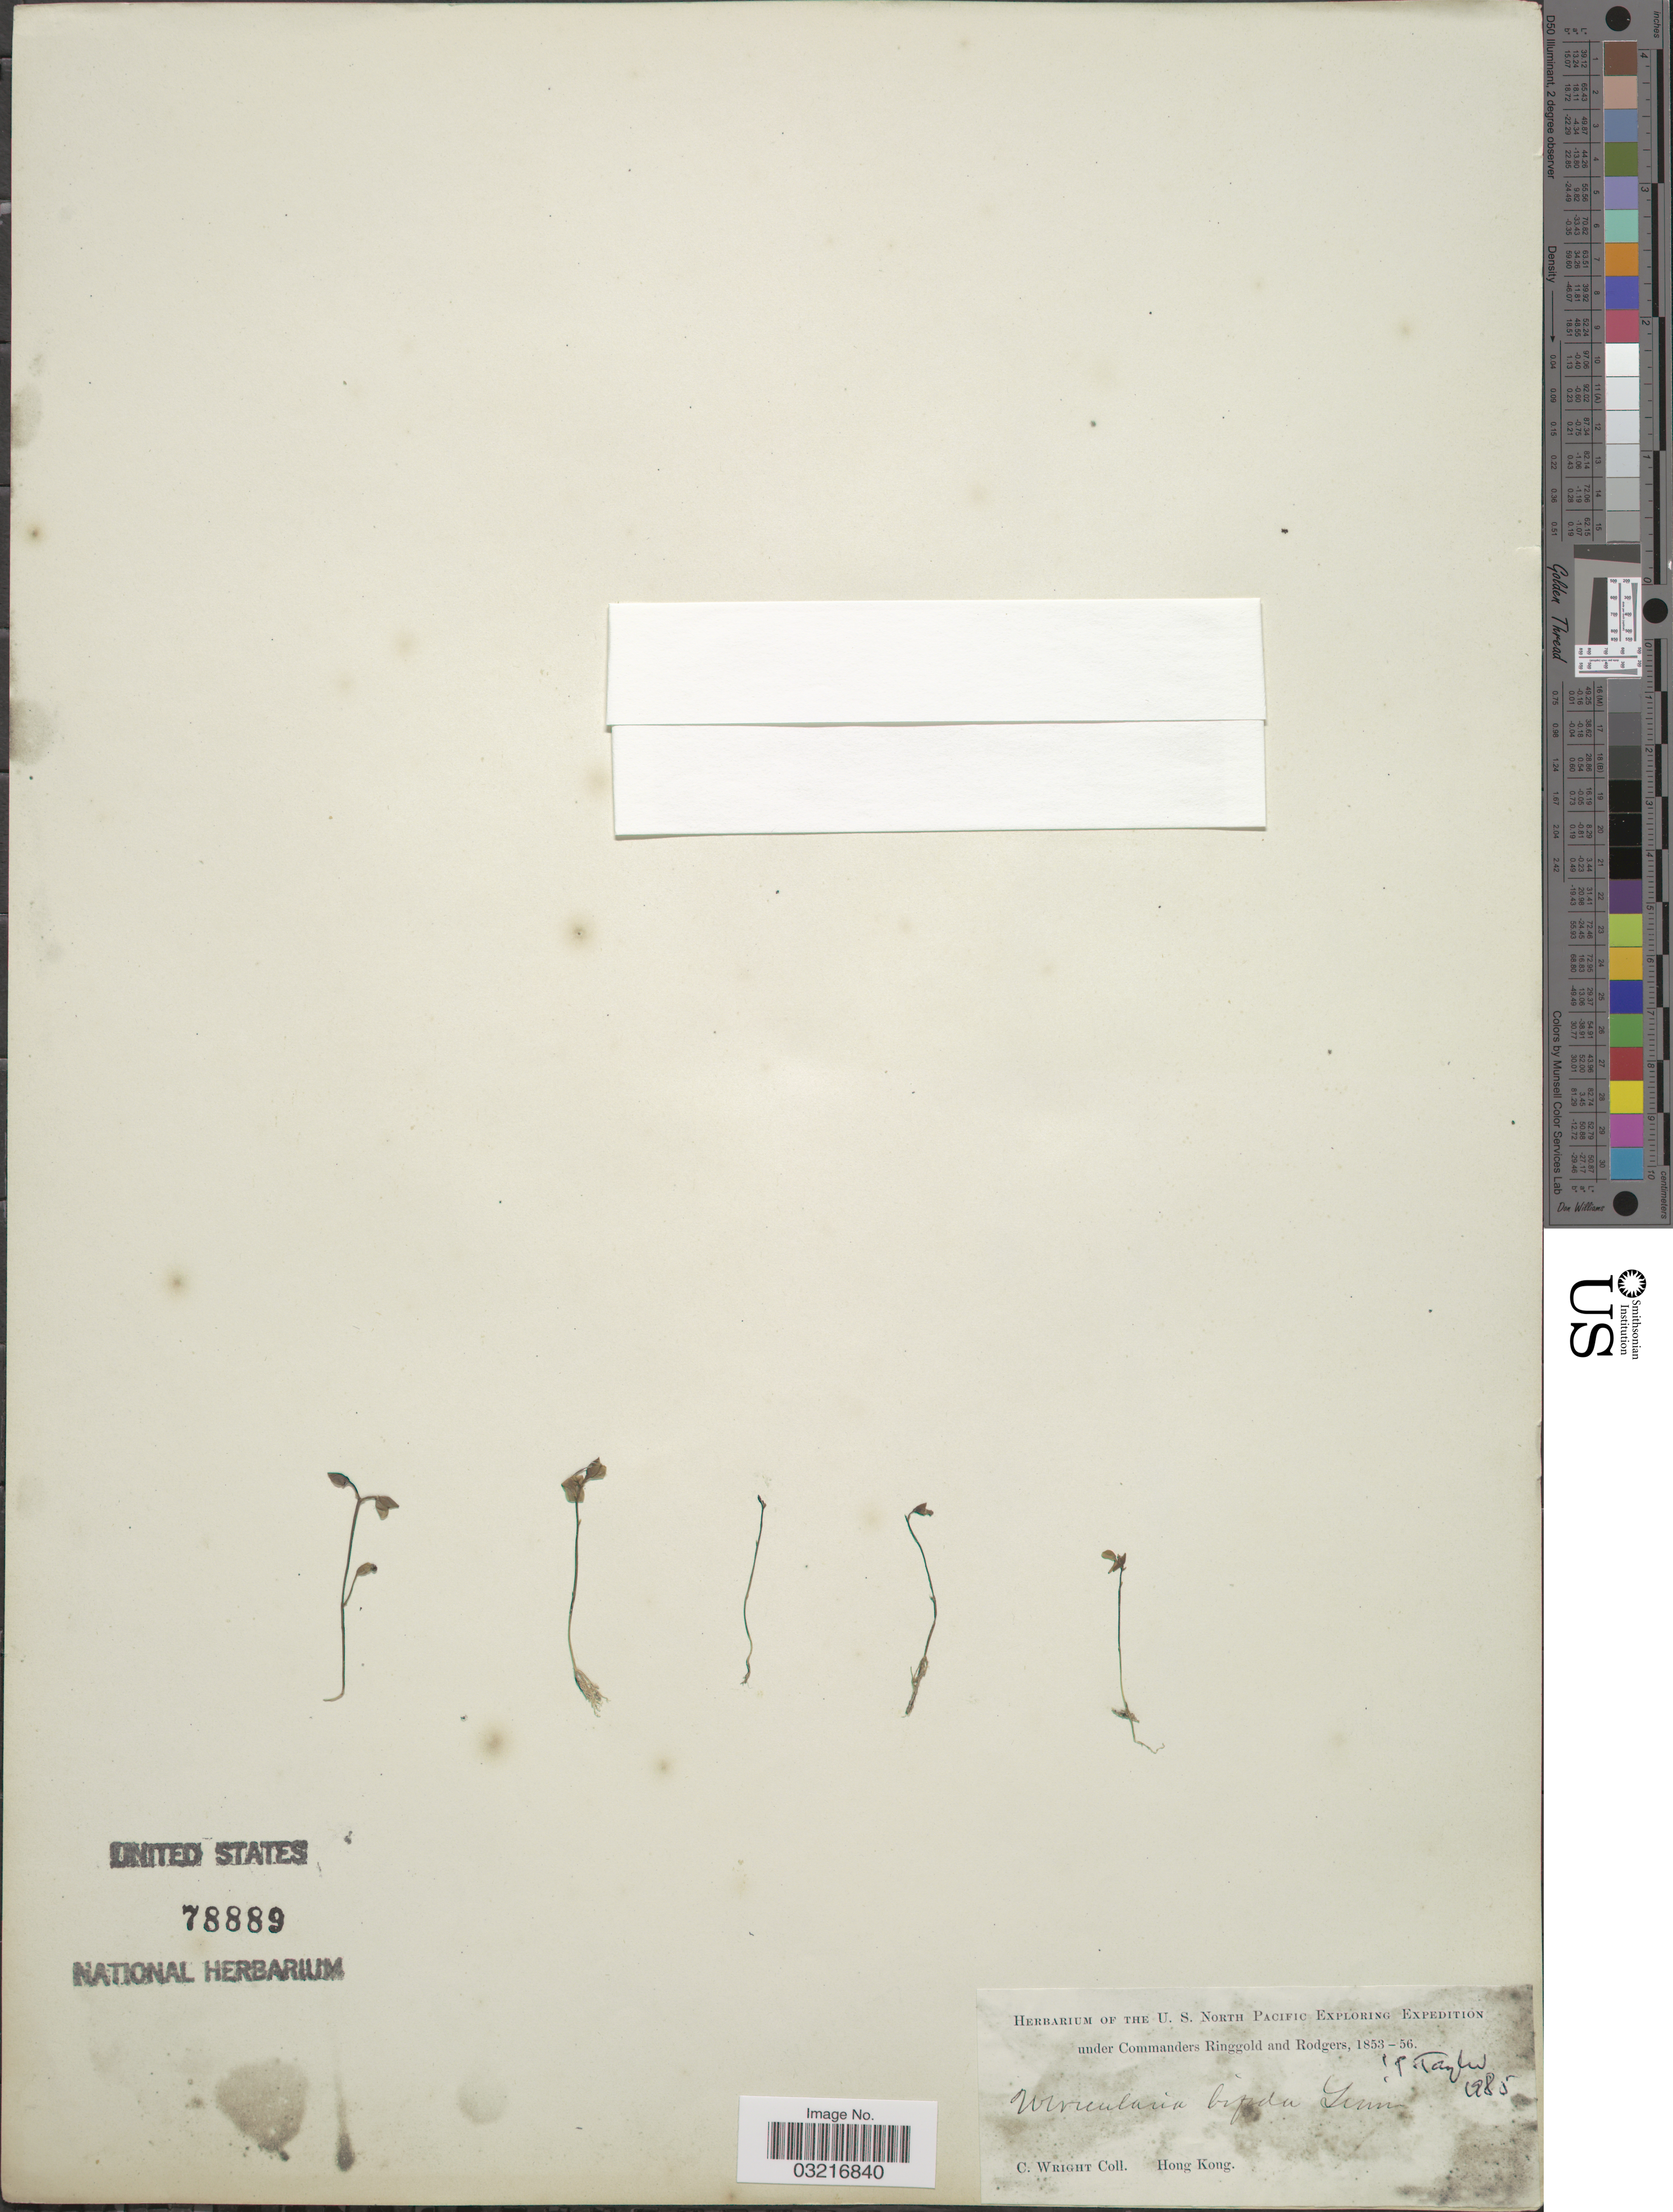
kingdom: Plantae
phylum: Tracheophyta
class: Magnoliopsida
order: Lamiales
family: Lentibulariaceae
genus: Utricularia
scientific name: Utricularia bifida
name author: L.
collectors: C. Wright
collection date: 1853/1856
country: China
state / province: Hong Kong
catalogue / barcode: US 78889